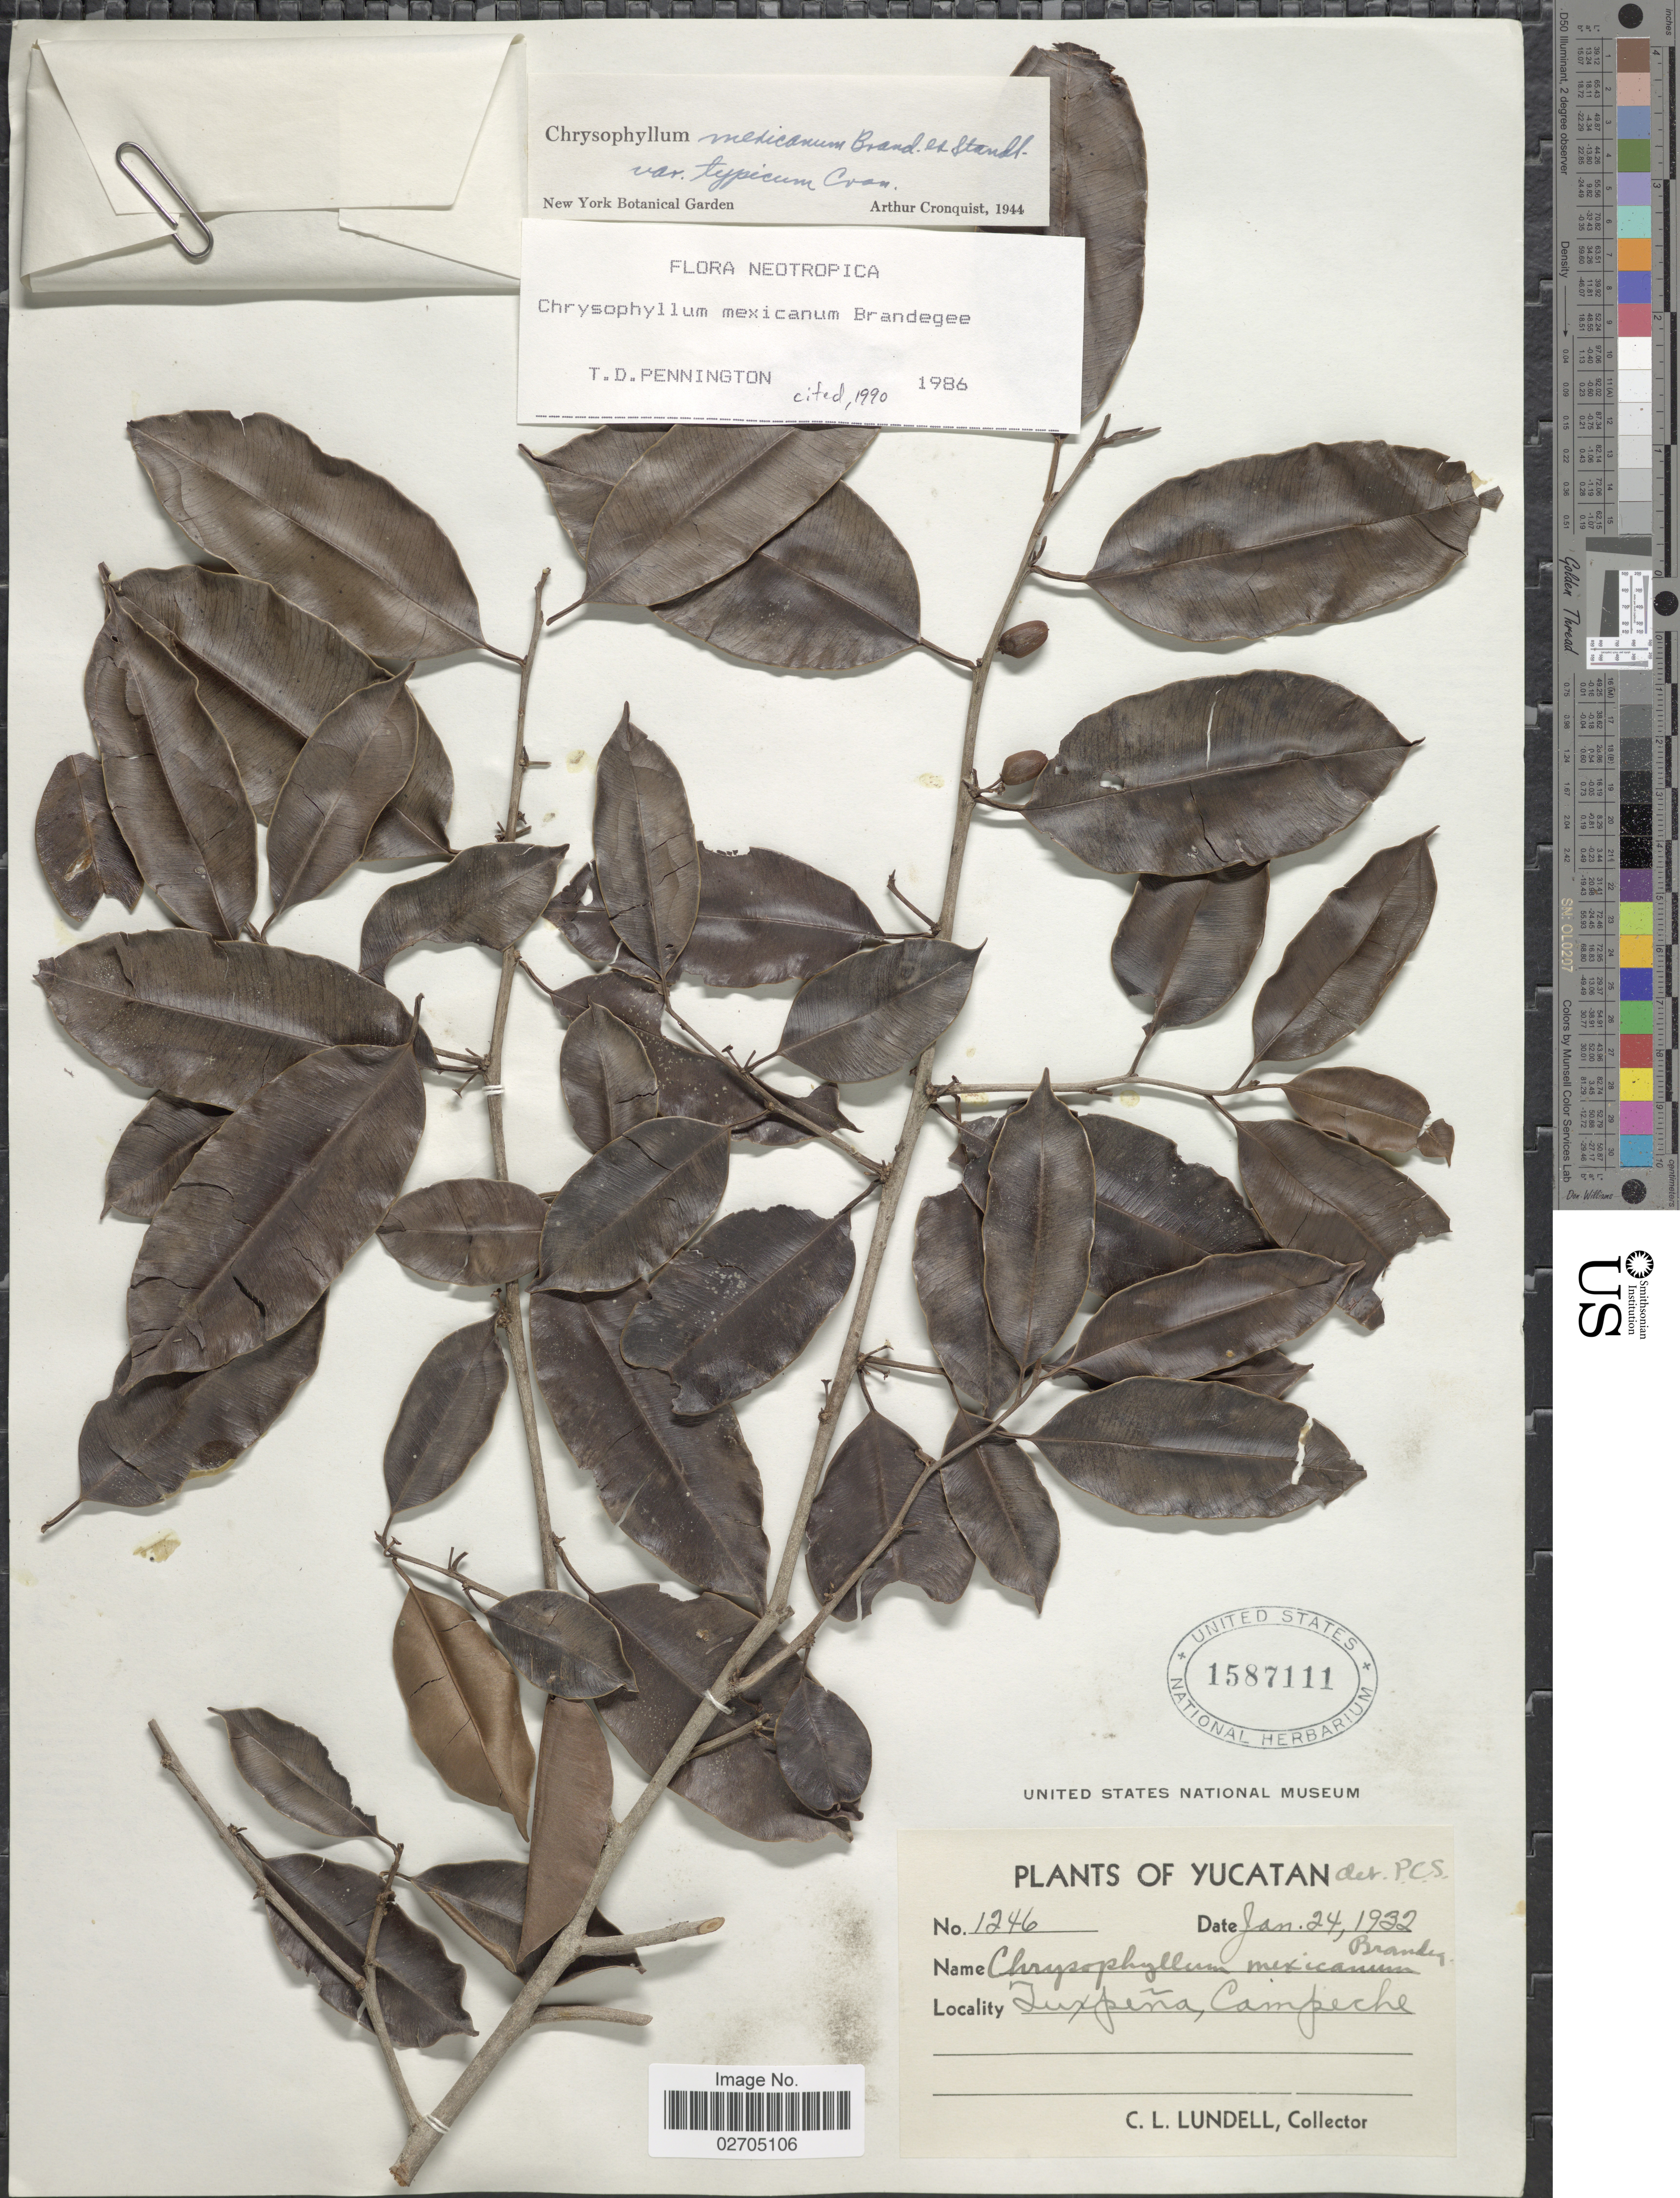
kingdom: Plantae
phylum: Tracheophyta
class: Magnoliopsida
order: Ericales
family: Sapotaceae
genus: Chrysophyllum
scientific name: Chrysophyllum mexicanum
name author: Brandegee ex Standl.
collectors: C. L. Lundell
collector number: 146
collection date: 1932-01-24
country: Mexico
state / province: Campeche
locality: Yucatan [unsure placement], Juxpena.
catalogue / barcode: US 1587111